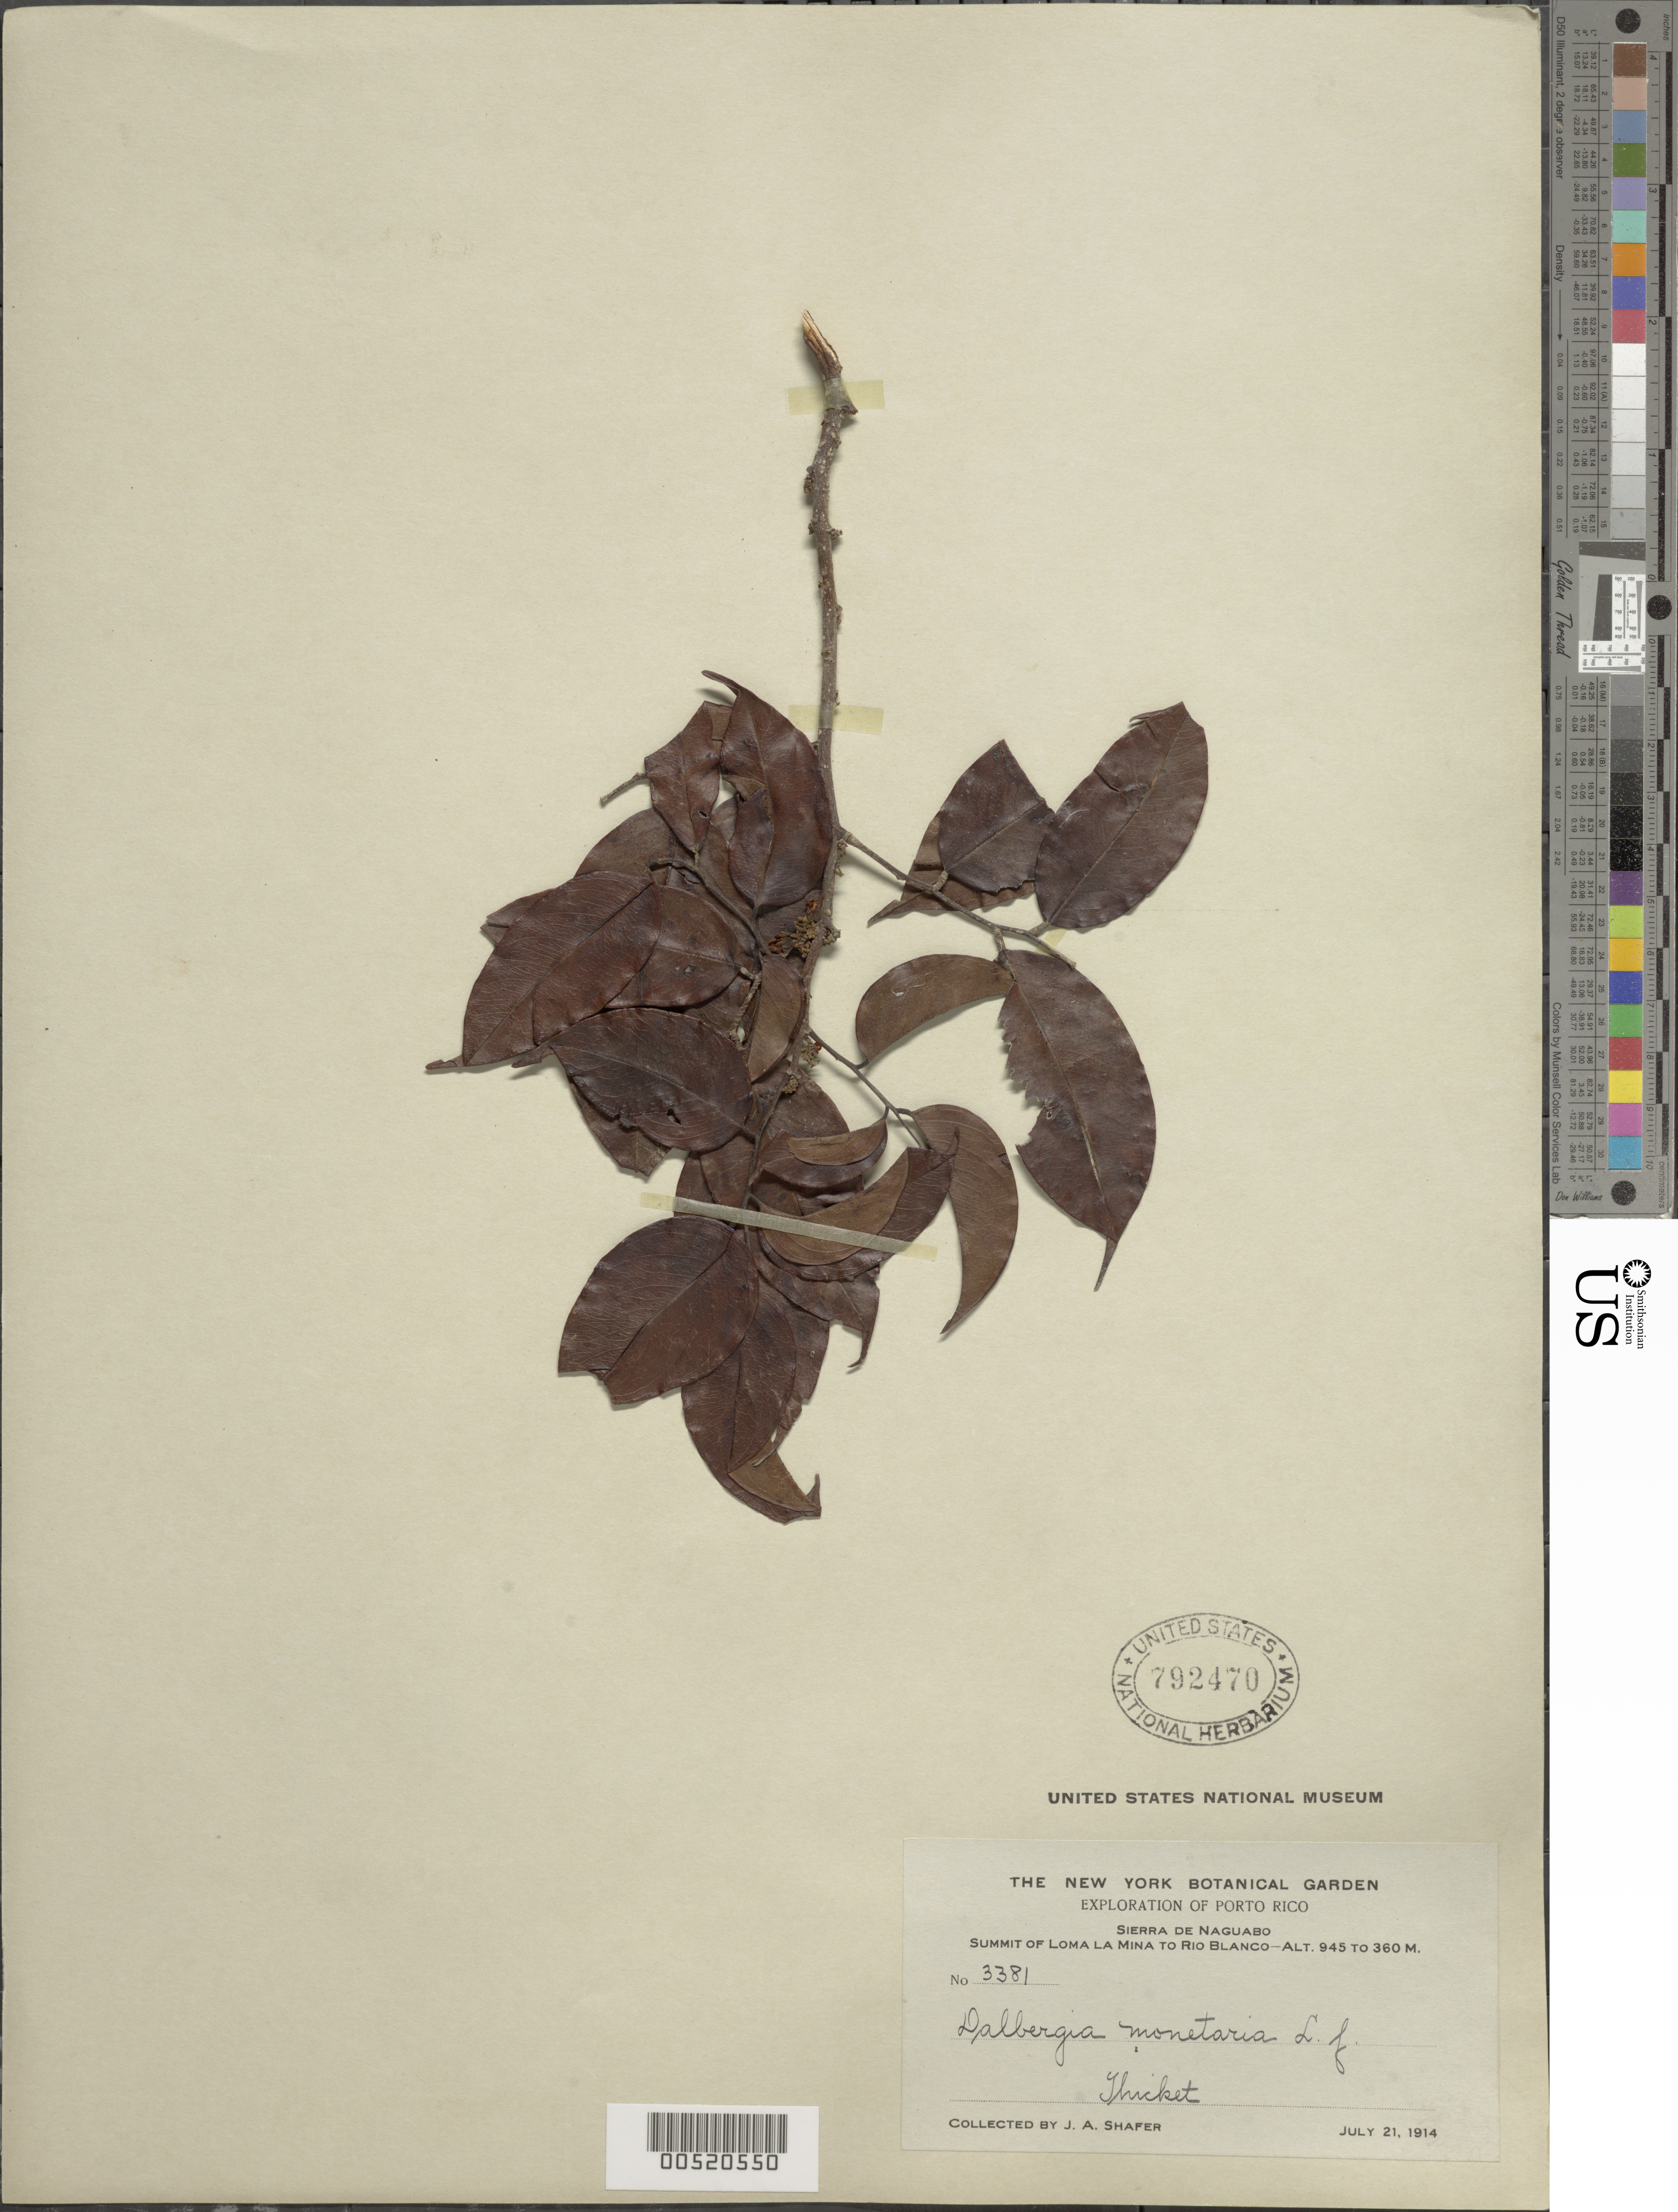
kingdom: Plantae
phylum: Tracheophyta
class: Magnoliopsida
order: Fabales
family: Fabaceae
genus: Dalbergia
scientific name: Dalbergia monetaria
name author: L. f.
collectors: J. A. Shafer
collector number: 3381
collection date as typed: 21 Jul 1914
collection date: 1914-07-21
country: Puerto Rico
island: Greater Antilles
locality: Sierra de Naguabo, summit of Loma la Mina to Rio Blanco.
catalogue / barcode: US 792470